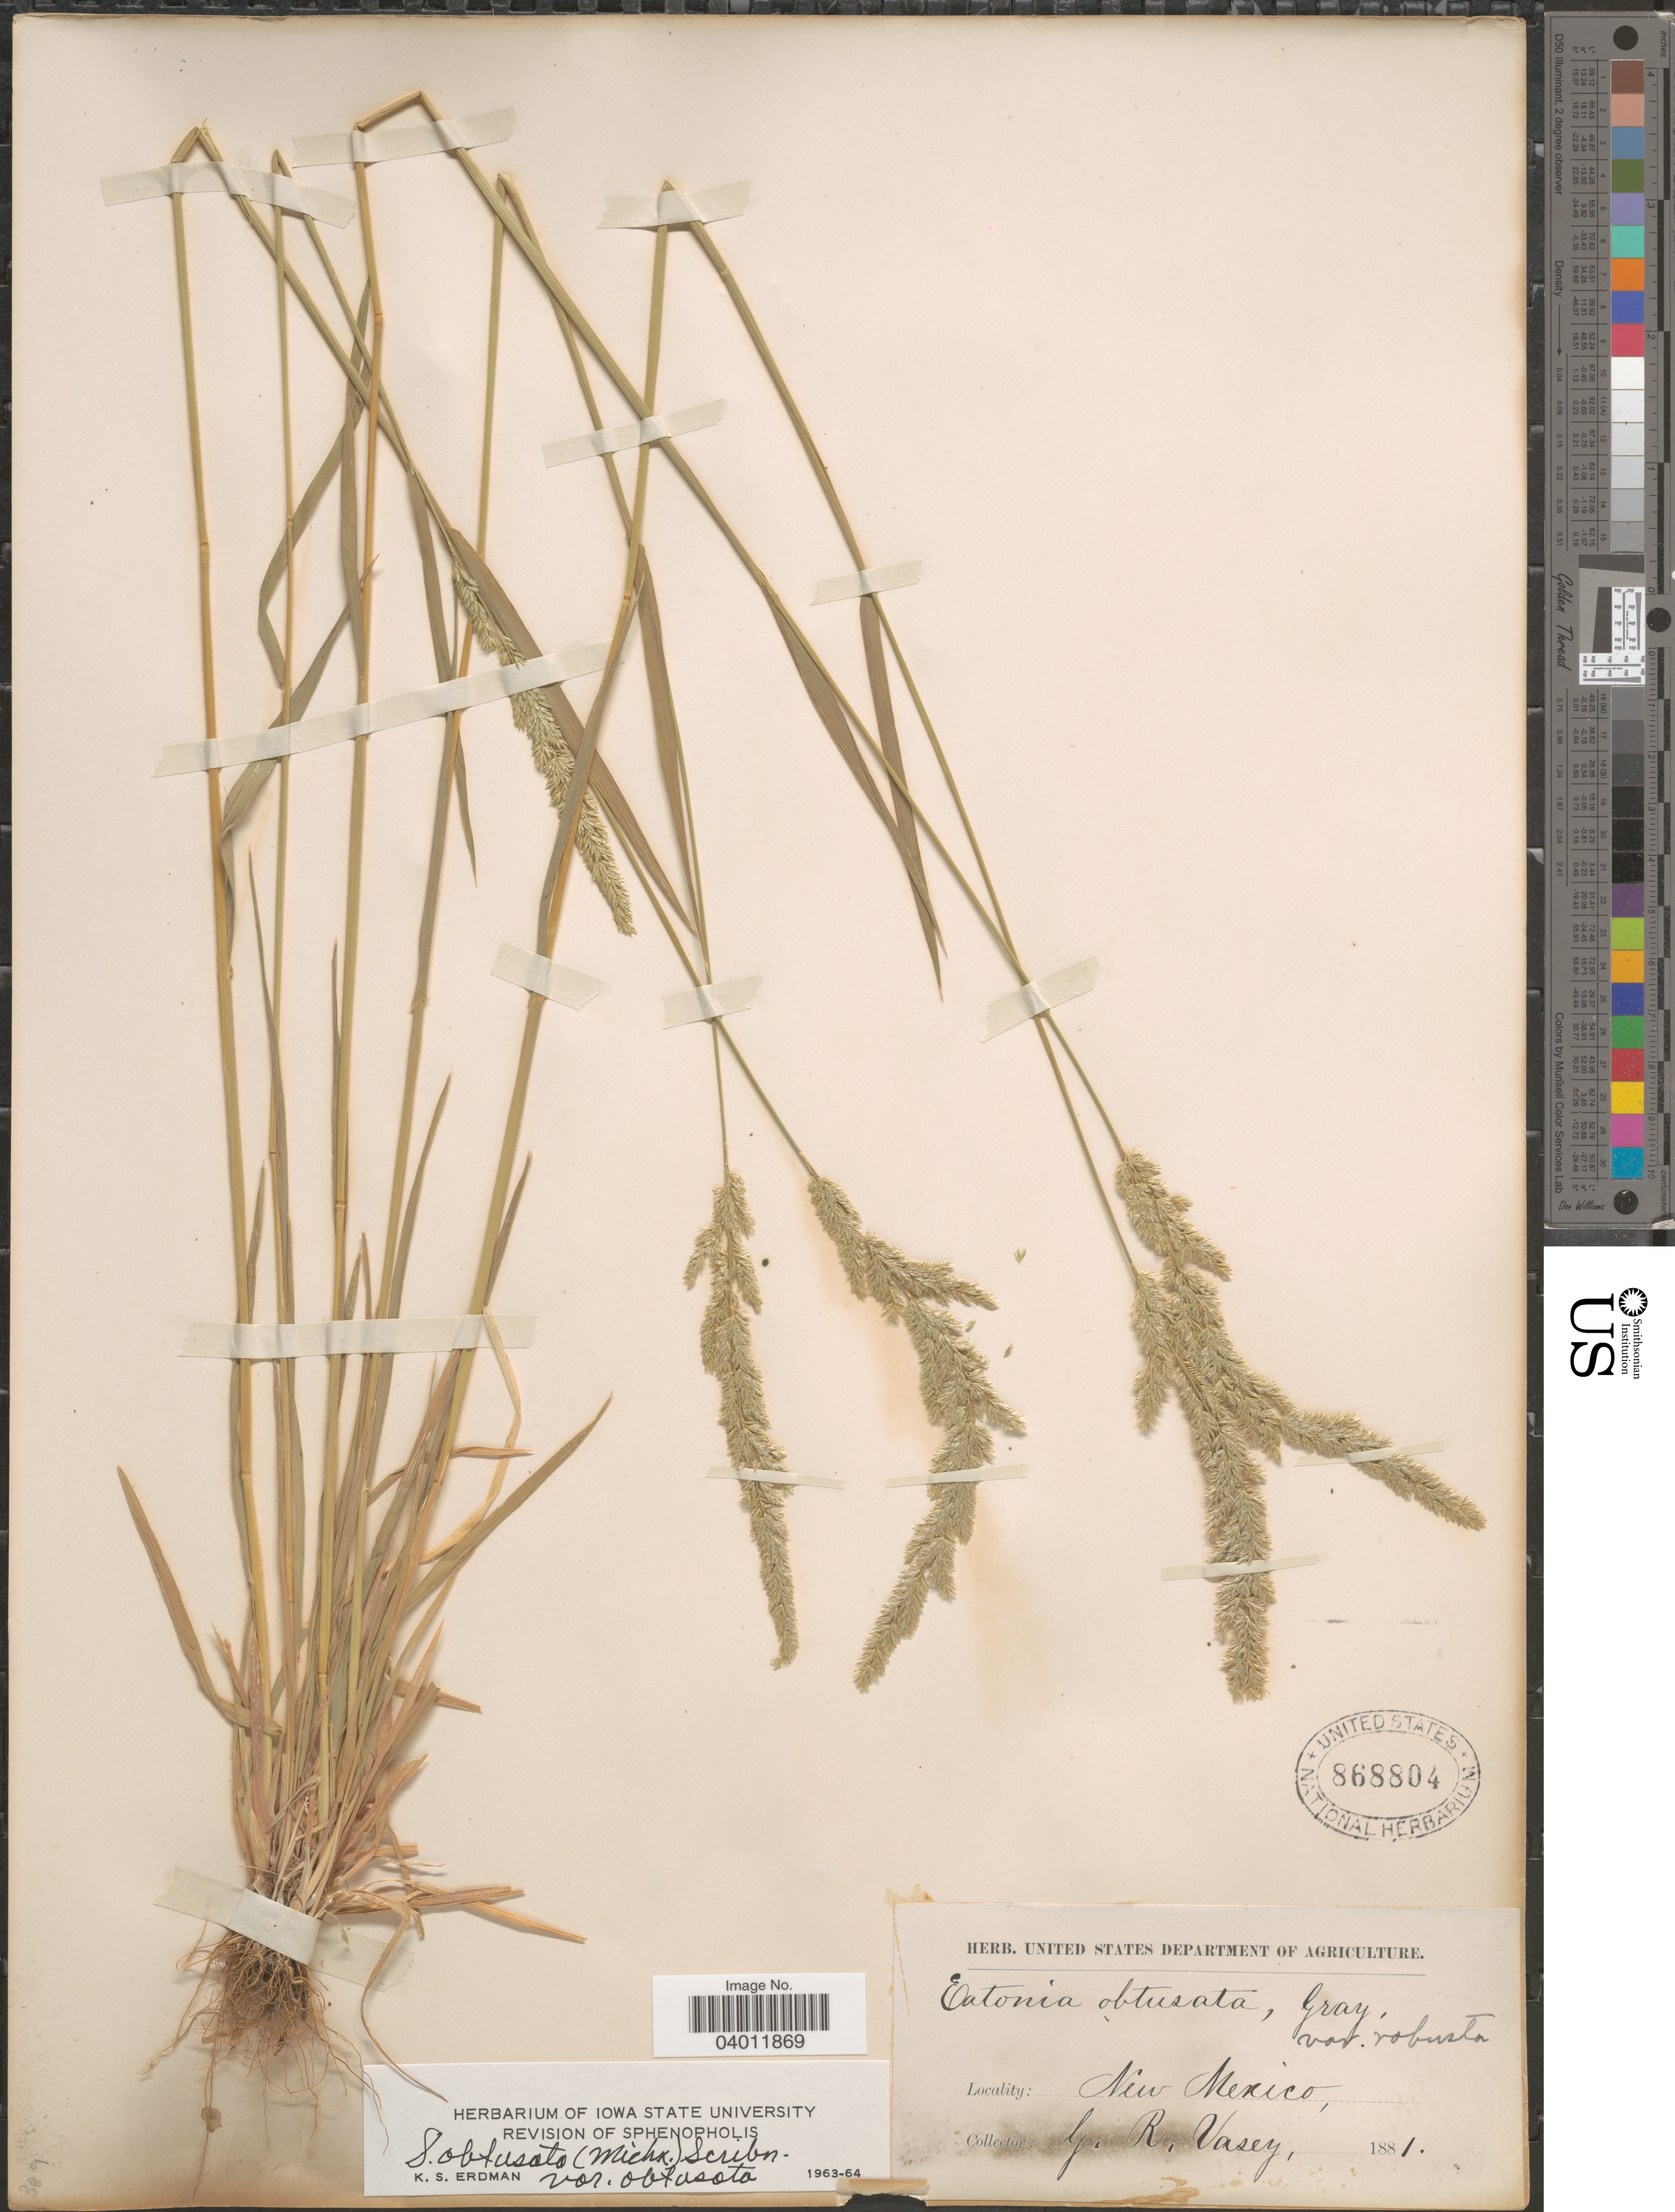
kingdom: Plantae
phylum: Tracheophyta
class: Liliopsida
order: Poales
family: Poaceae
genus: Sphenopholis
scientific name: Sphenopholis obtusata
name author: (Michx.) Scribn.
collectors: G. R. Vasey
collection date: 1881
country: United States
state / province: New Mexico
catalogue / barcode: US 868804